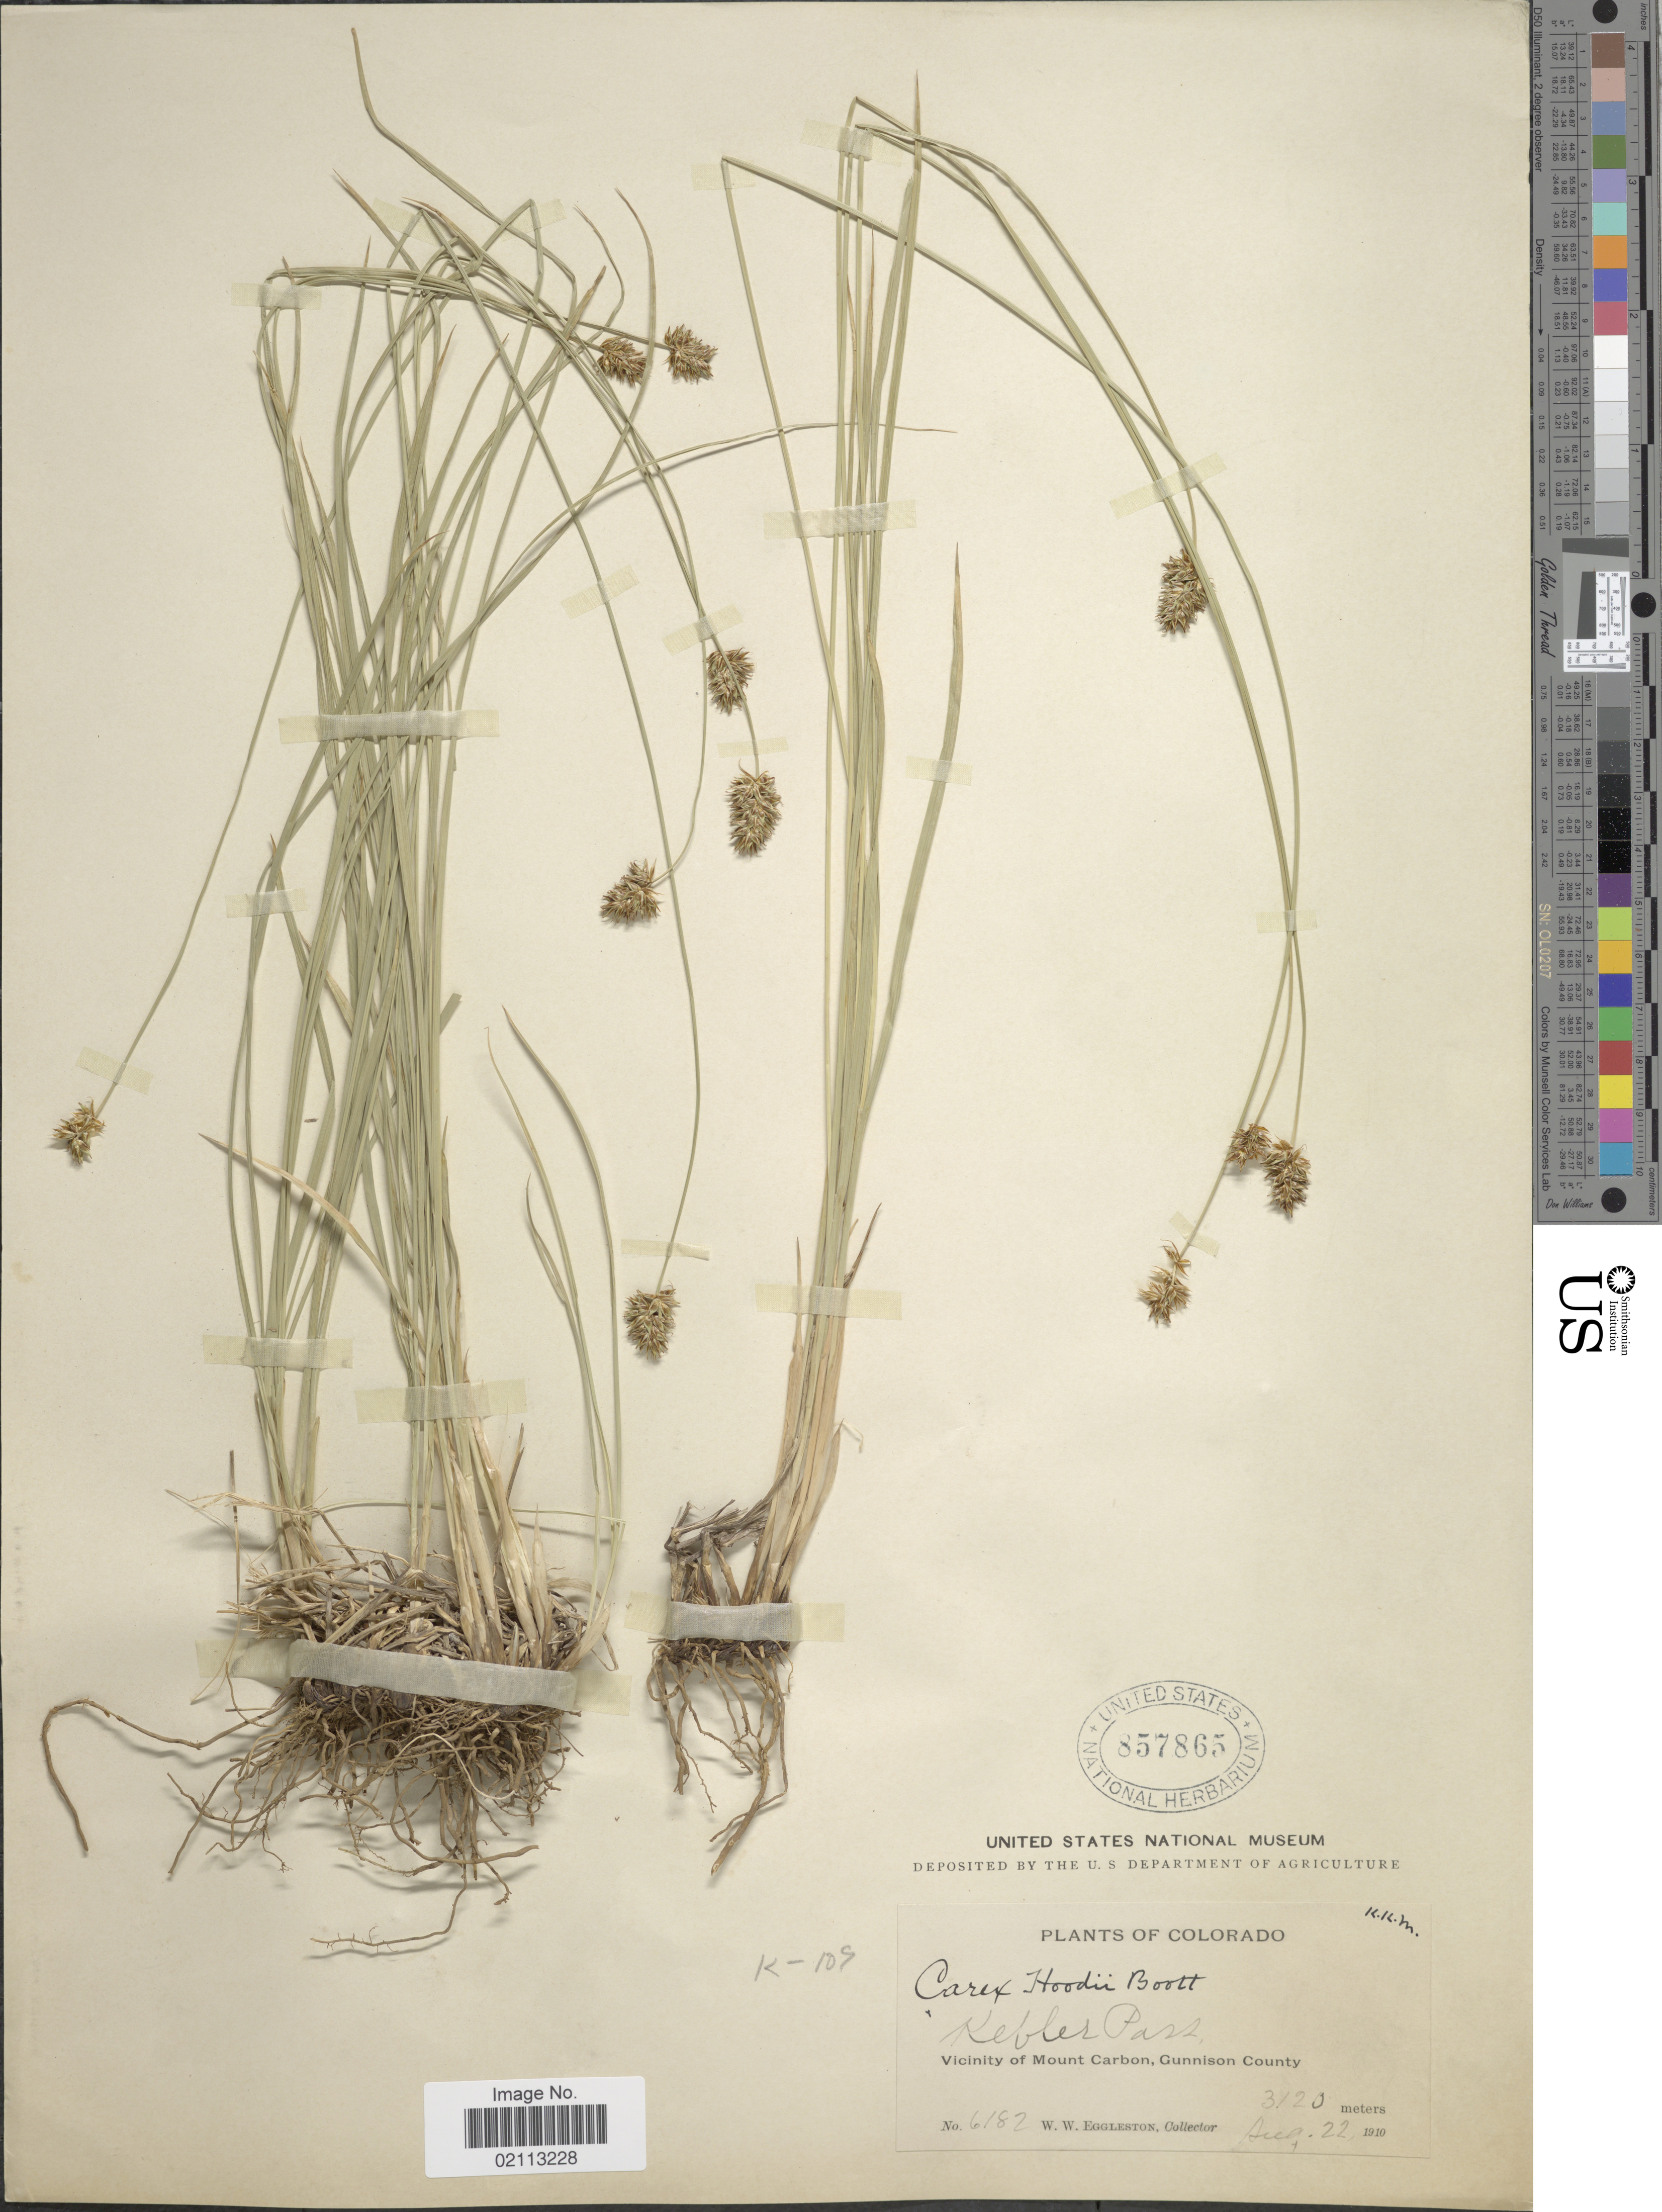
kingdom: Plantae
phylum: Tracheophyta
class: Liliopsida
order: Poales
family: Cyperaceae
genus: Carex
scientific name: Carex hoodii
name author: Boott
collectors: W. W. Eggleston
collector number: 6182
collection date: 1910-07-22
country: United States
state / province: Colorado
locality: Kefler Pass, Vicinity of Mount Carbon, Gunnison County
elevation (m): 3120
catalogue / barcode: US 857865